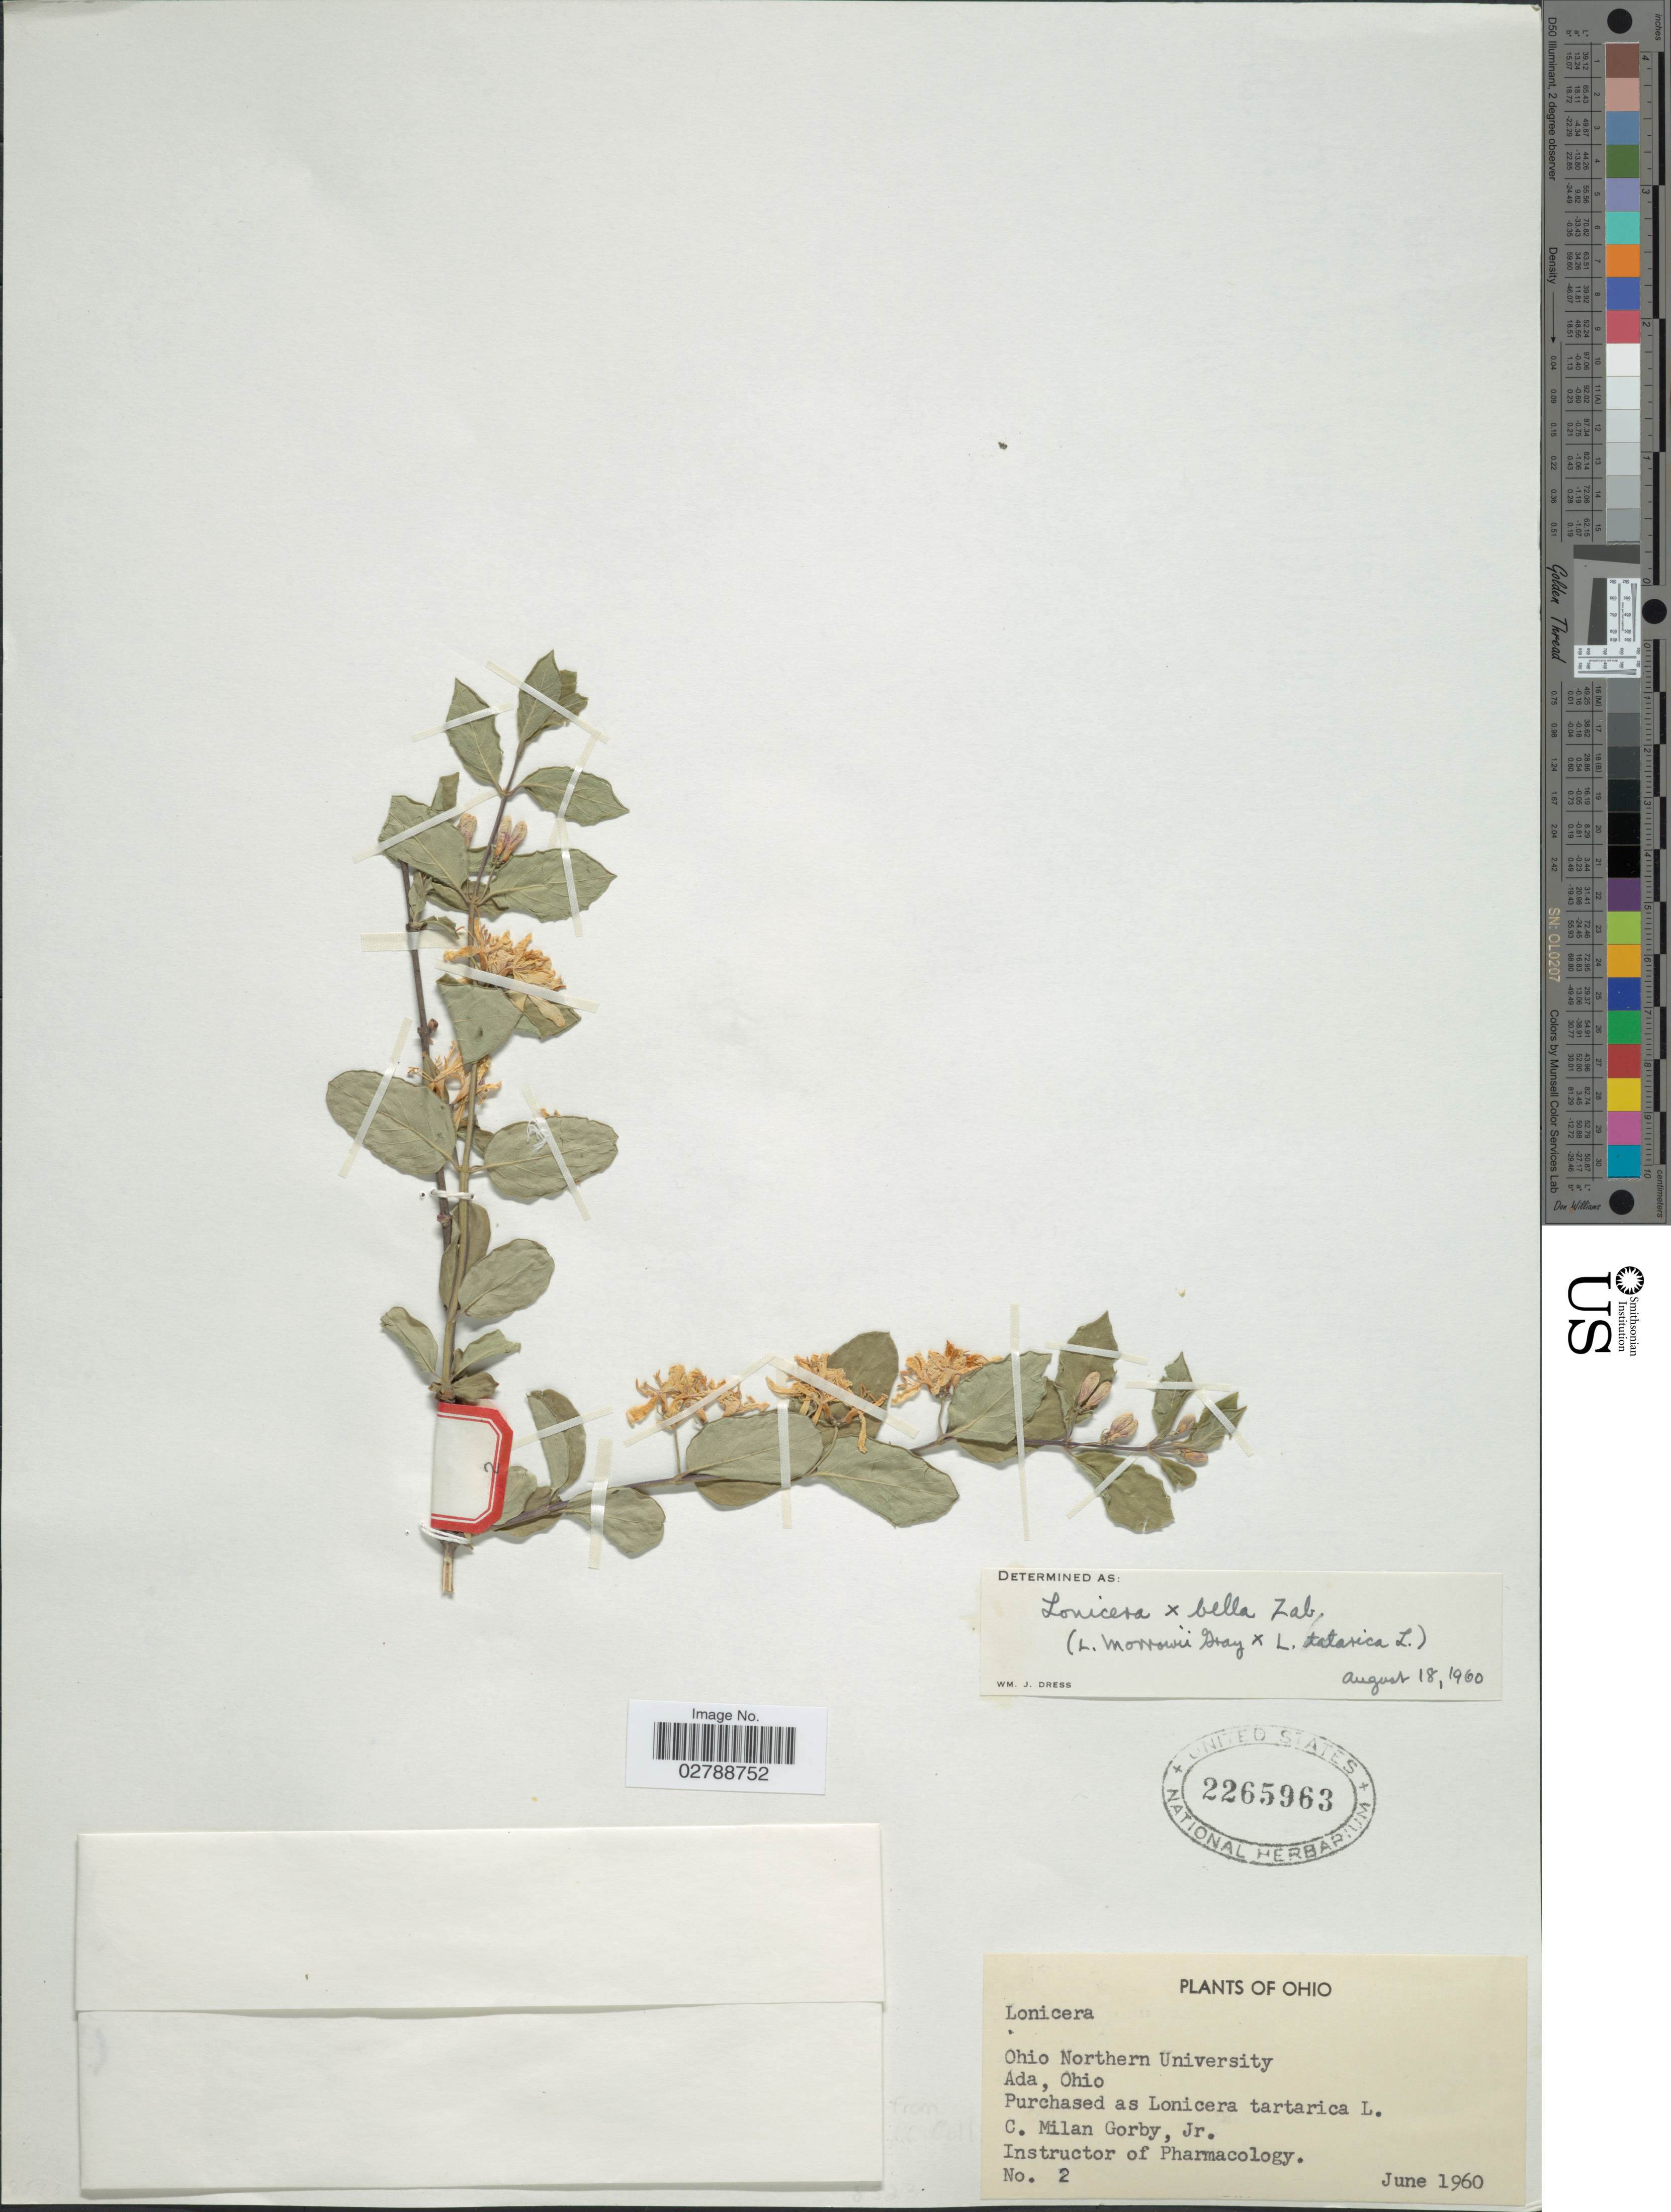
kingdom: Plantae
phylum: Tracheophyta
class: Magnoliopsida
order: Dipsacales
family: Caprifoliaceae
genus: Lonicera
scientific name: Lonicera x bella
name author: Zabel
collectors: C. Gorby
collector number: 2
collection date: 1960-06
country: United States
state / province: Ohio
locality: Ohio Northern University. Ada, Ohio.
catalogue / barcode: US 2265963